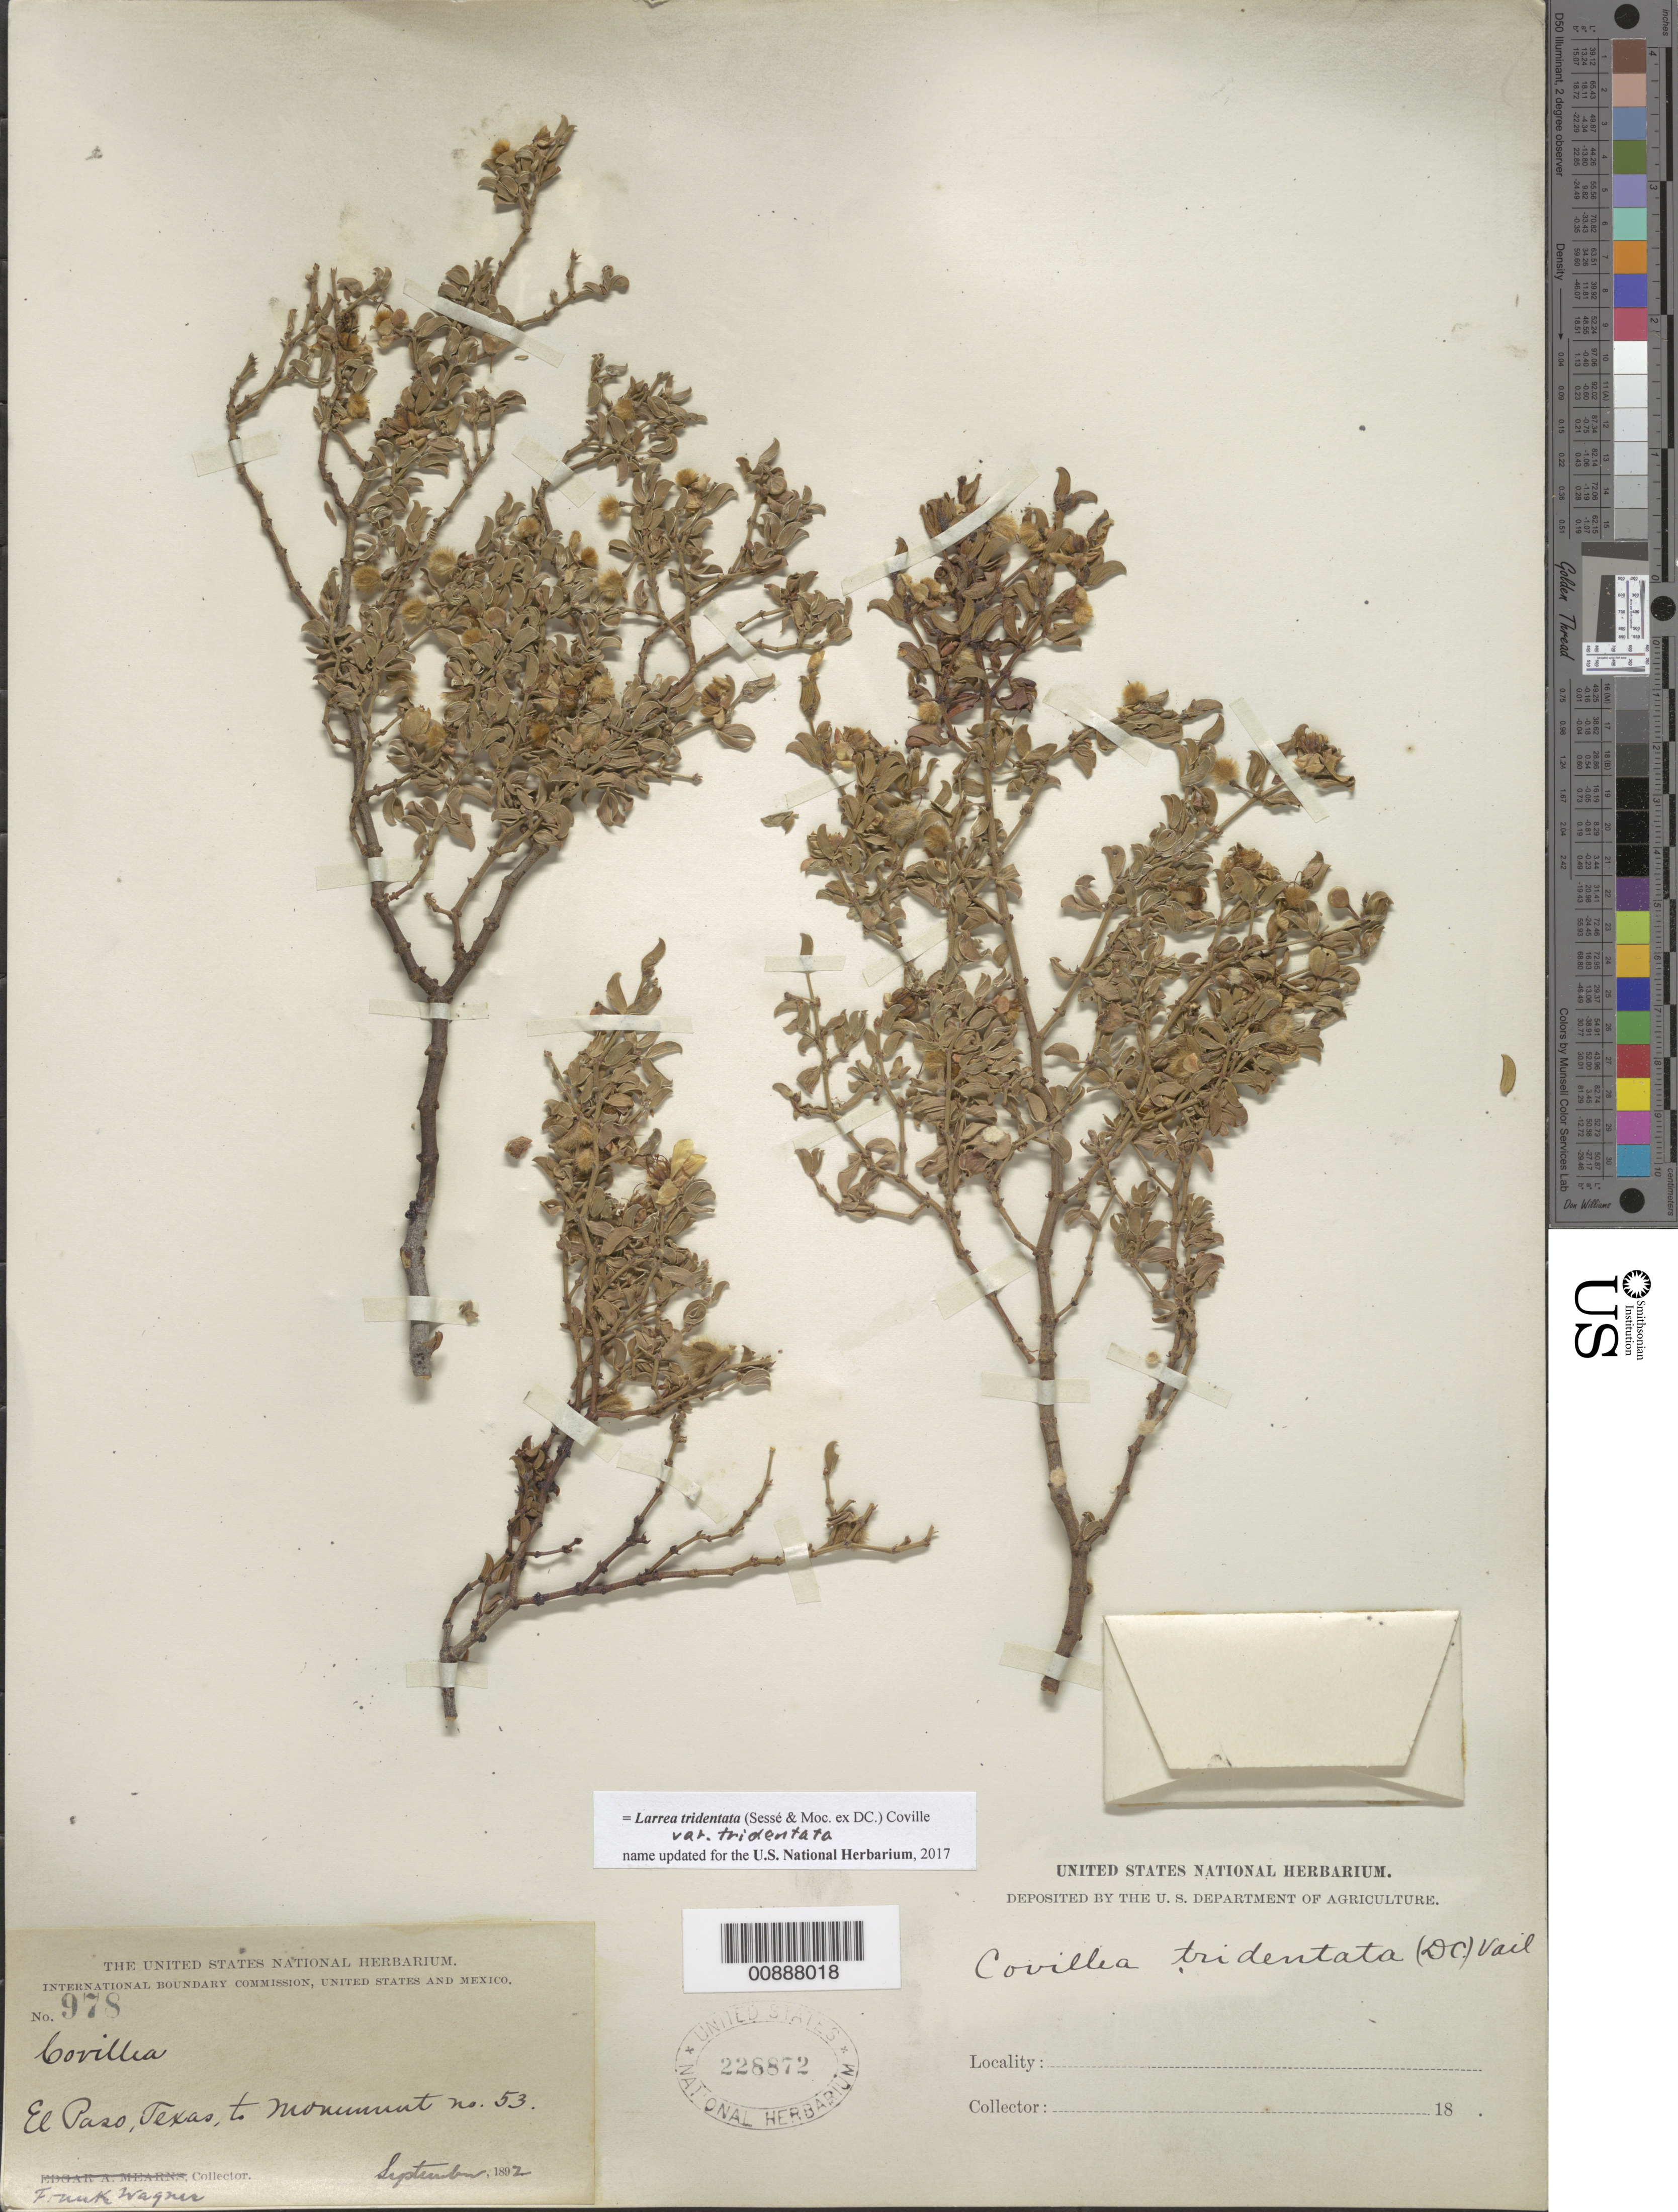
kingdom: Plantae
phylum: Tracheophyta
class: Magnoliopsida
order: Zygophyllales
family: Zygophyllaceae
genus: Larrea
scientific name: Larrea tridentata var. tridentata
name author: (Sessé & Moc. ex DC.) Coville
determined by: Strong, M. T., (US), Smithsonian Institution - National Museum of Natural History (UNITED STATES)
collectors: F. Wagner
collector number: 978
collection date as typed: Sep 1892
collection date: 1892-09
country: United States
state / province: Texas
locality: El Paso, Texas to Monument no. 53.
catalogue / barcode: US 228872